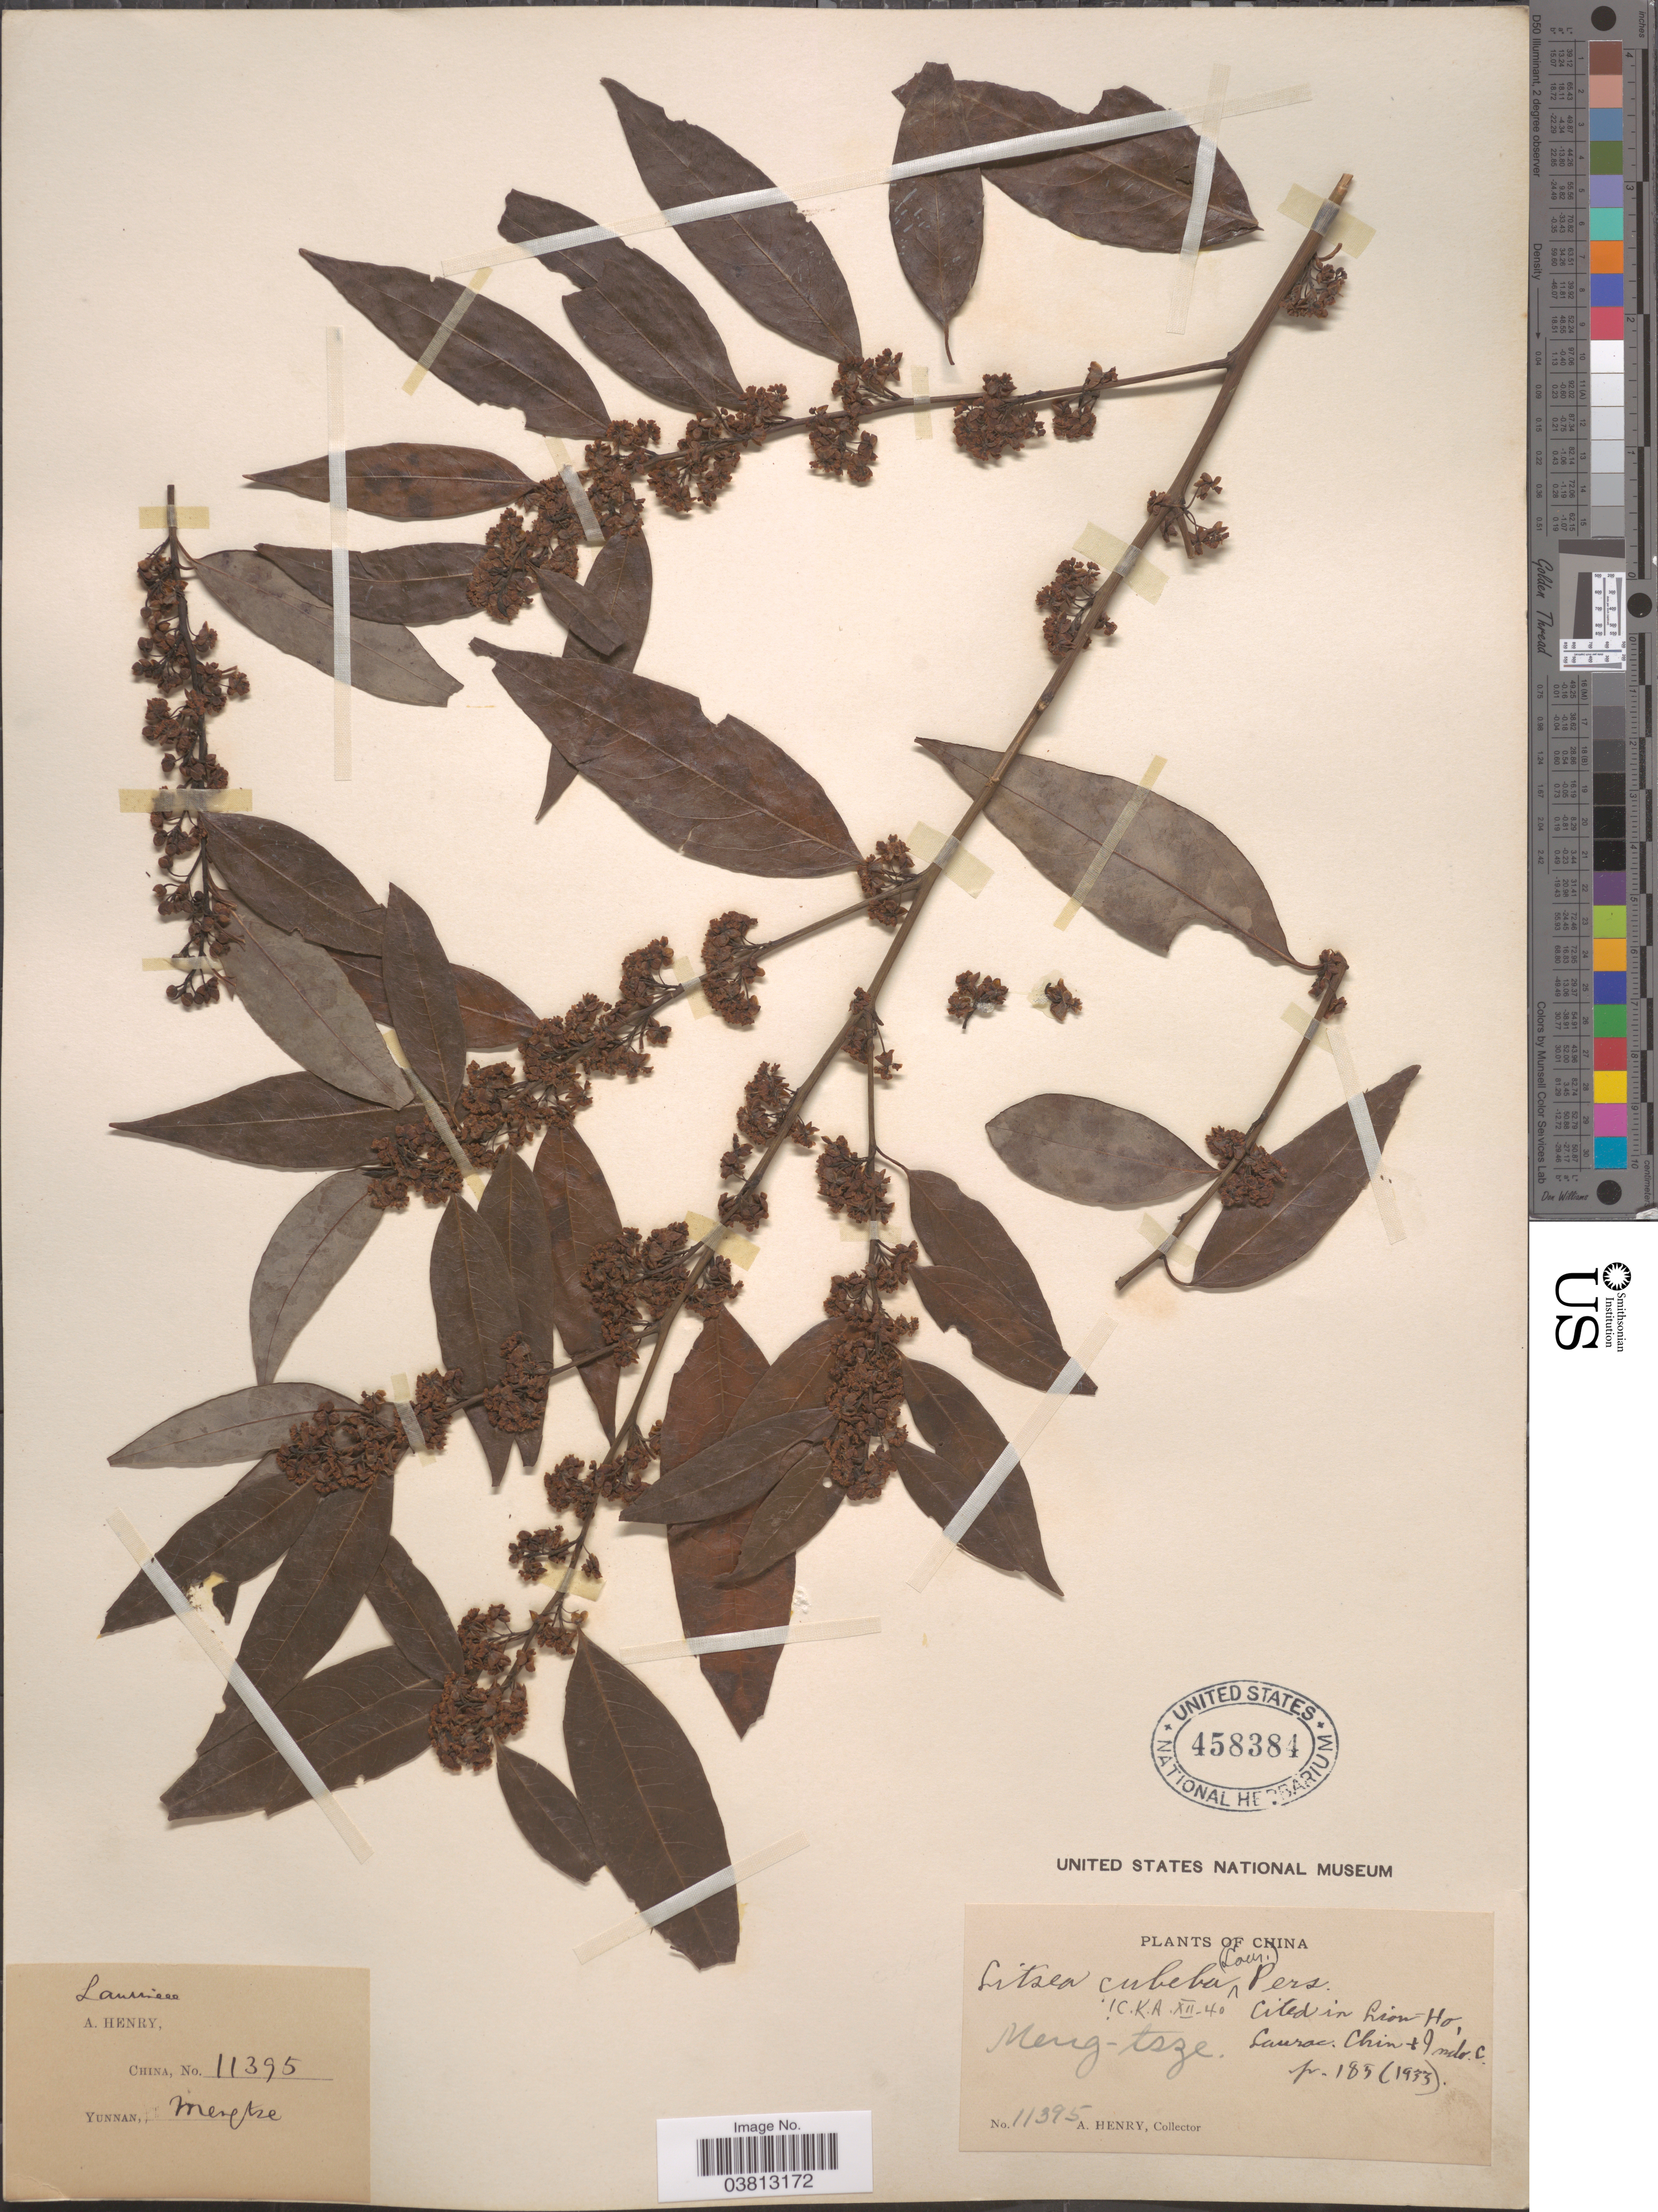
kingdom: Plantae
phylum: Tracheophyta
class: Magnoliopsida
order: Laurales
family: Lauraceae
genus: Litsea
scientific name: Litsea cubeba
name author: (Lour.) Pers.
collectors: A. Henry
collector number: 11395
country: China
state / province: Yunnan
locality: Meng-tsze.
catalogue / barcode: US 458384